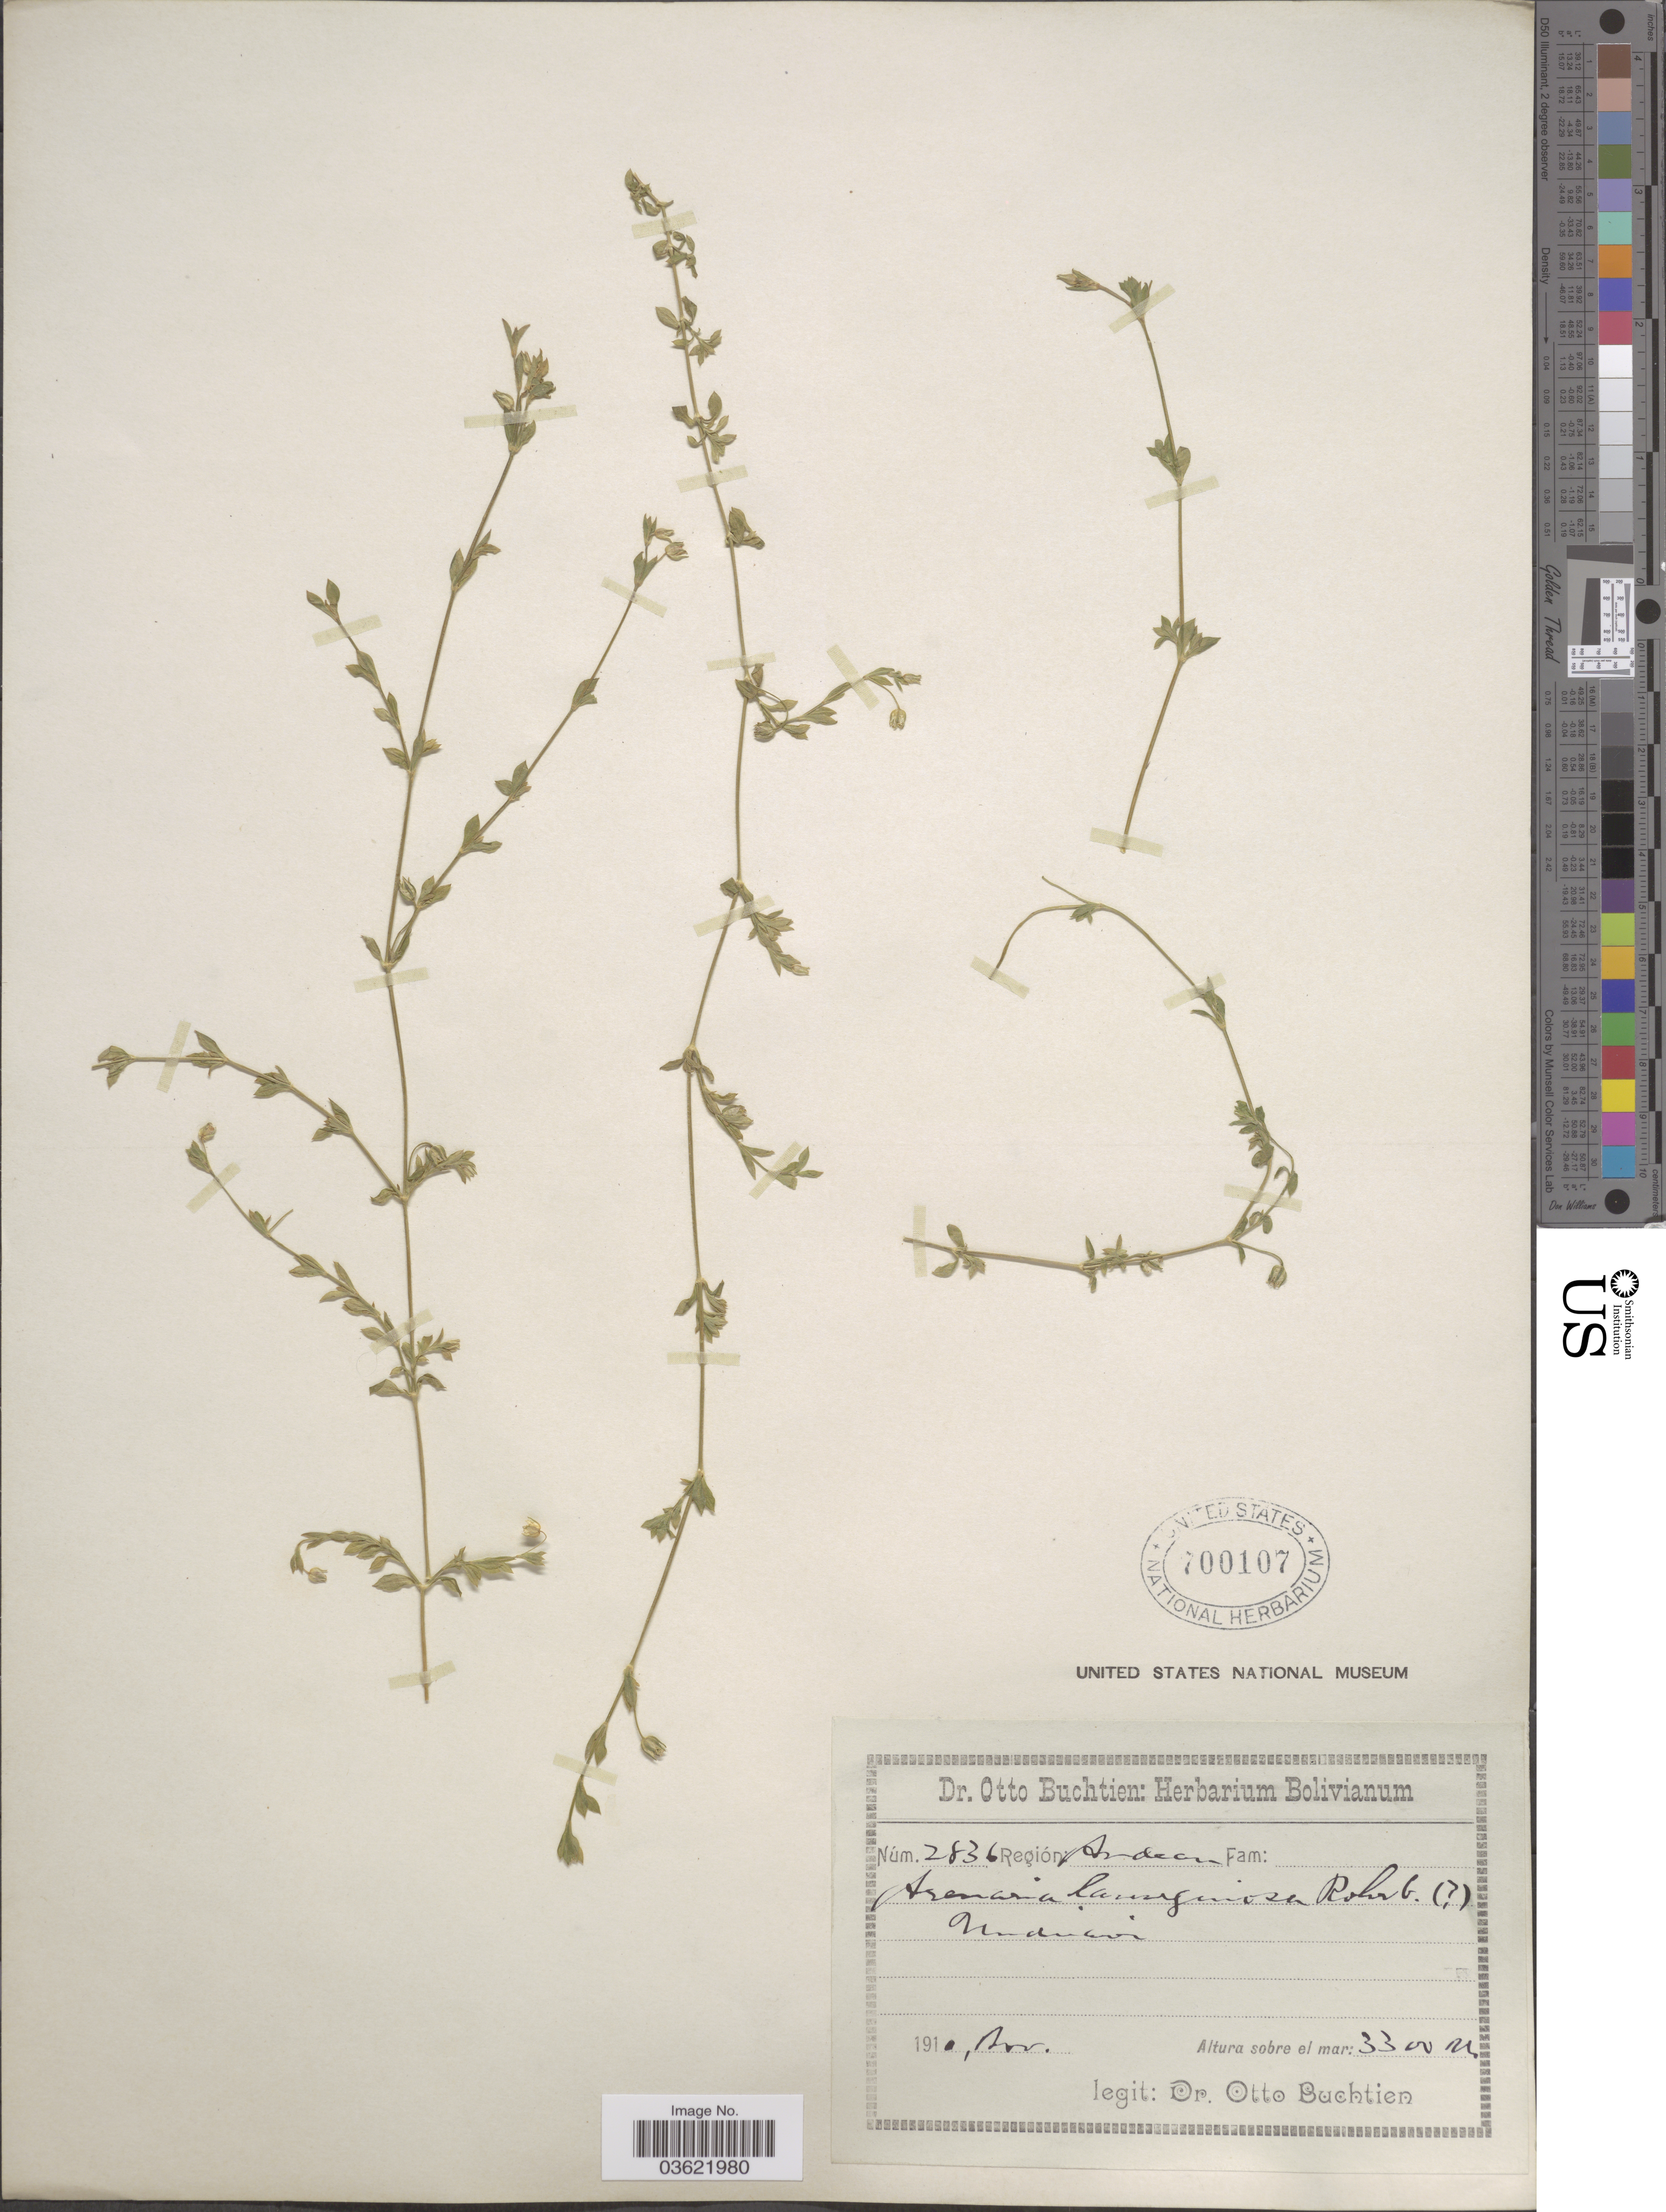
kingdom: Plantae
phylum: Tracheophyta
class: Magnoliopsida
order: Caryophyllales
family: Caryophyllaceae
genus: Arenaria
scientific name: Arenaria lanuginosa var. megalantha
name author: Rohrb.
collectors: O. Buchtien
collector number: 2836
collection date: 1910-11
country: Bolivia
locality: Región Andean. Unduavi.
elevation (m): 3300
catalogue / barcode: US 700107